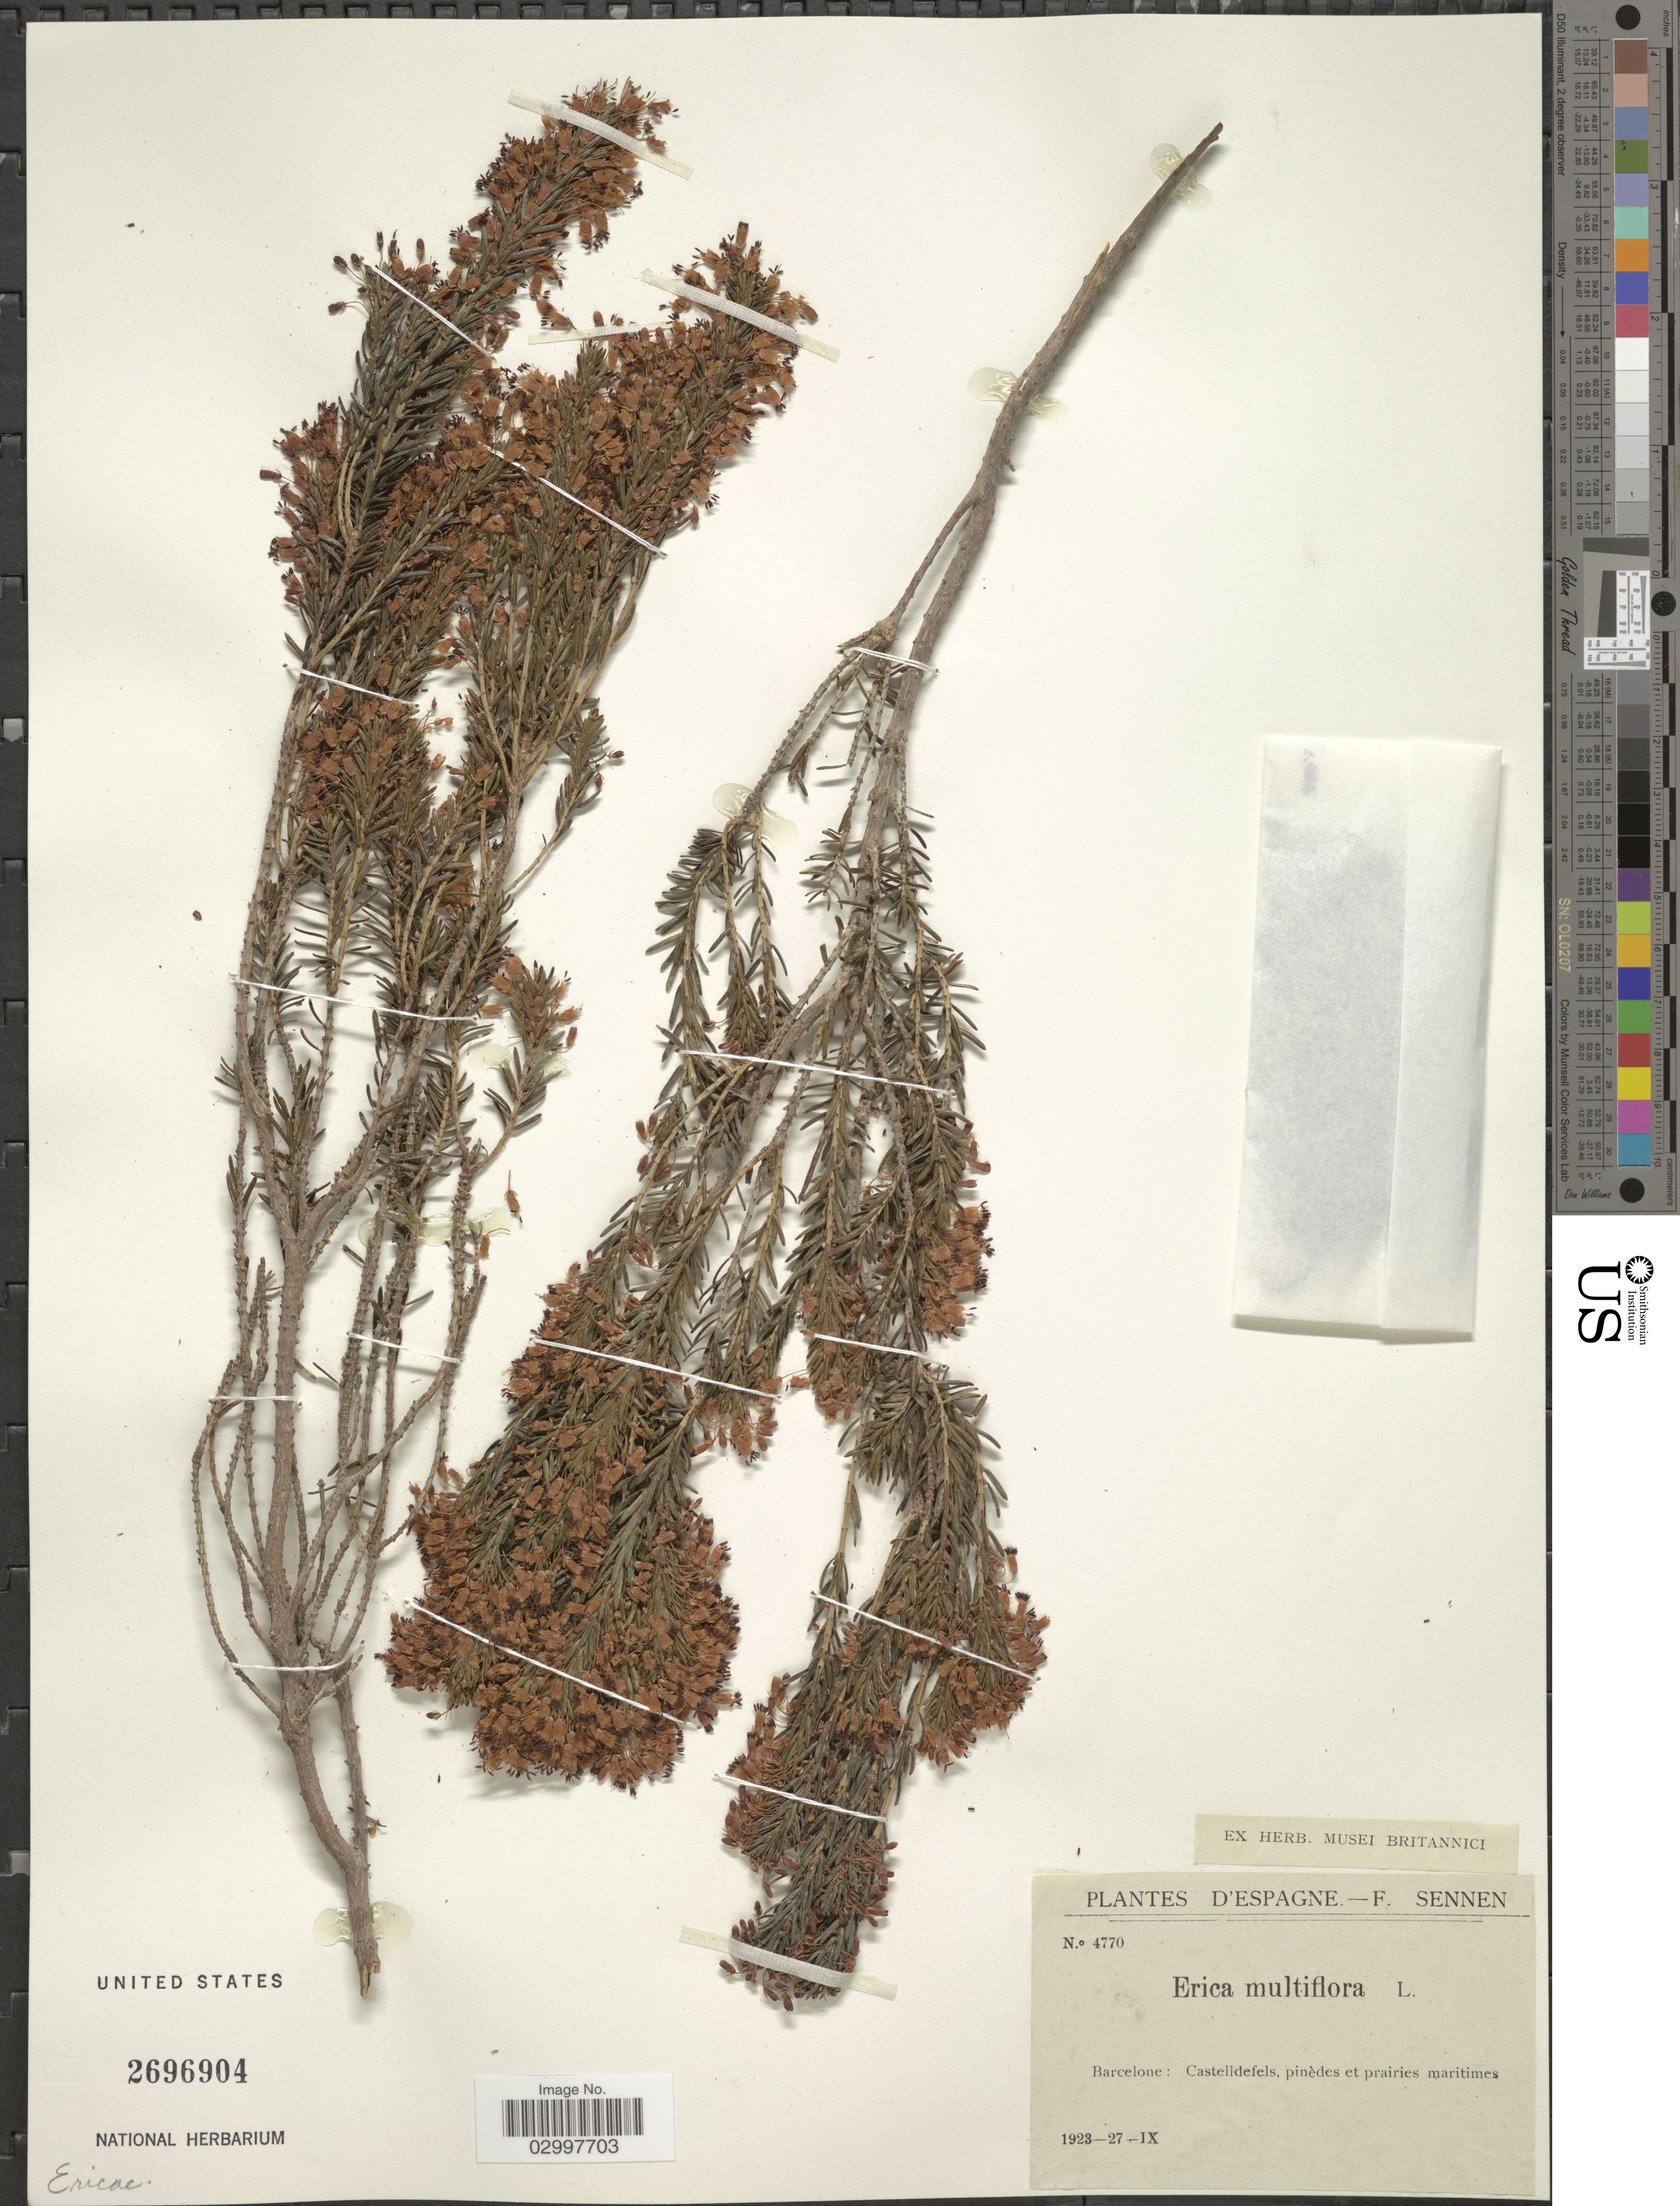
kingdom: Plantae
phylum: Tracheophyta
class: Magnoliopsida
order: Ericales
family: Ericaceae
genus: Erica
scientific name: Erica multiflora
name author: L.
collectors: E. Sennen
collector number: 4770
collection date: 1923-09-27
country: Spain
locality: Barcelone: Castelldefels.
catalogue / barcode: US 2696904